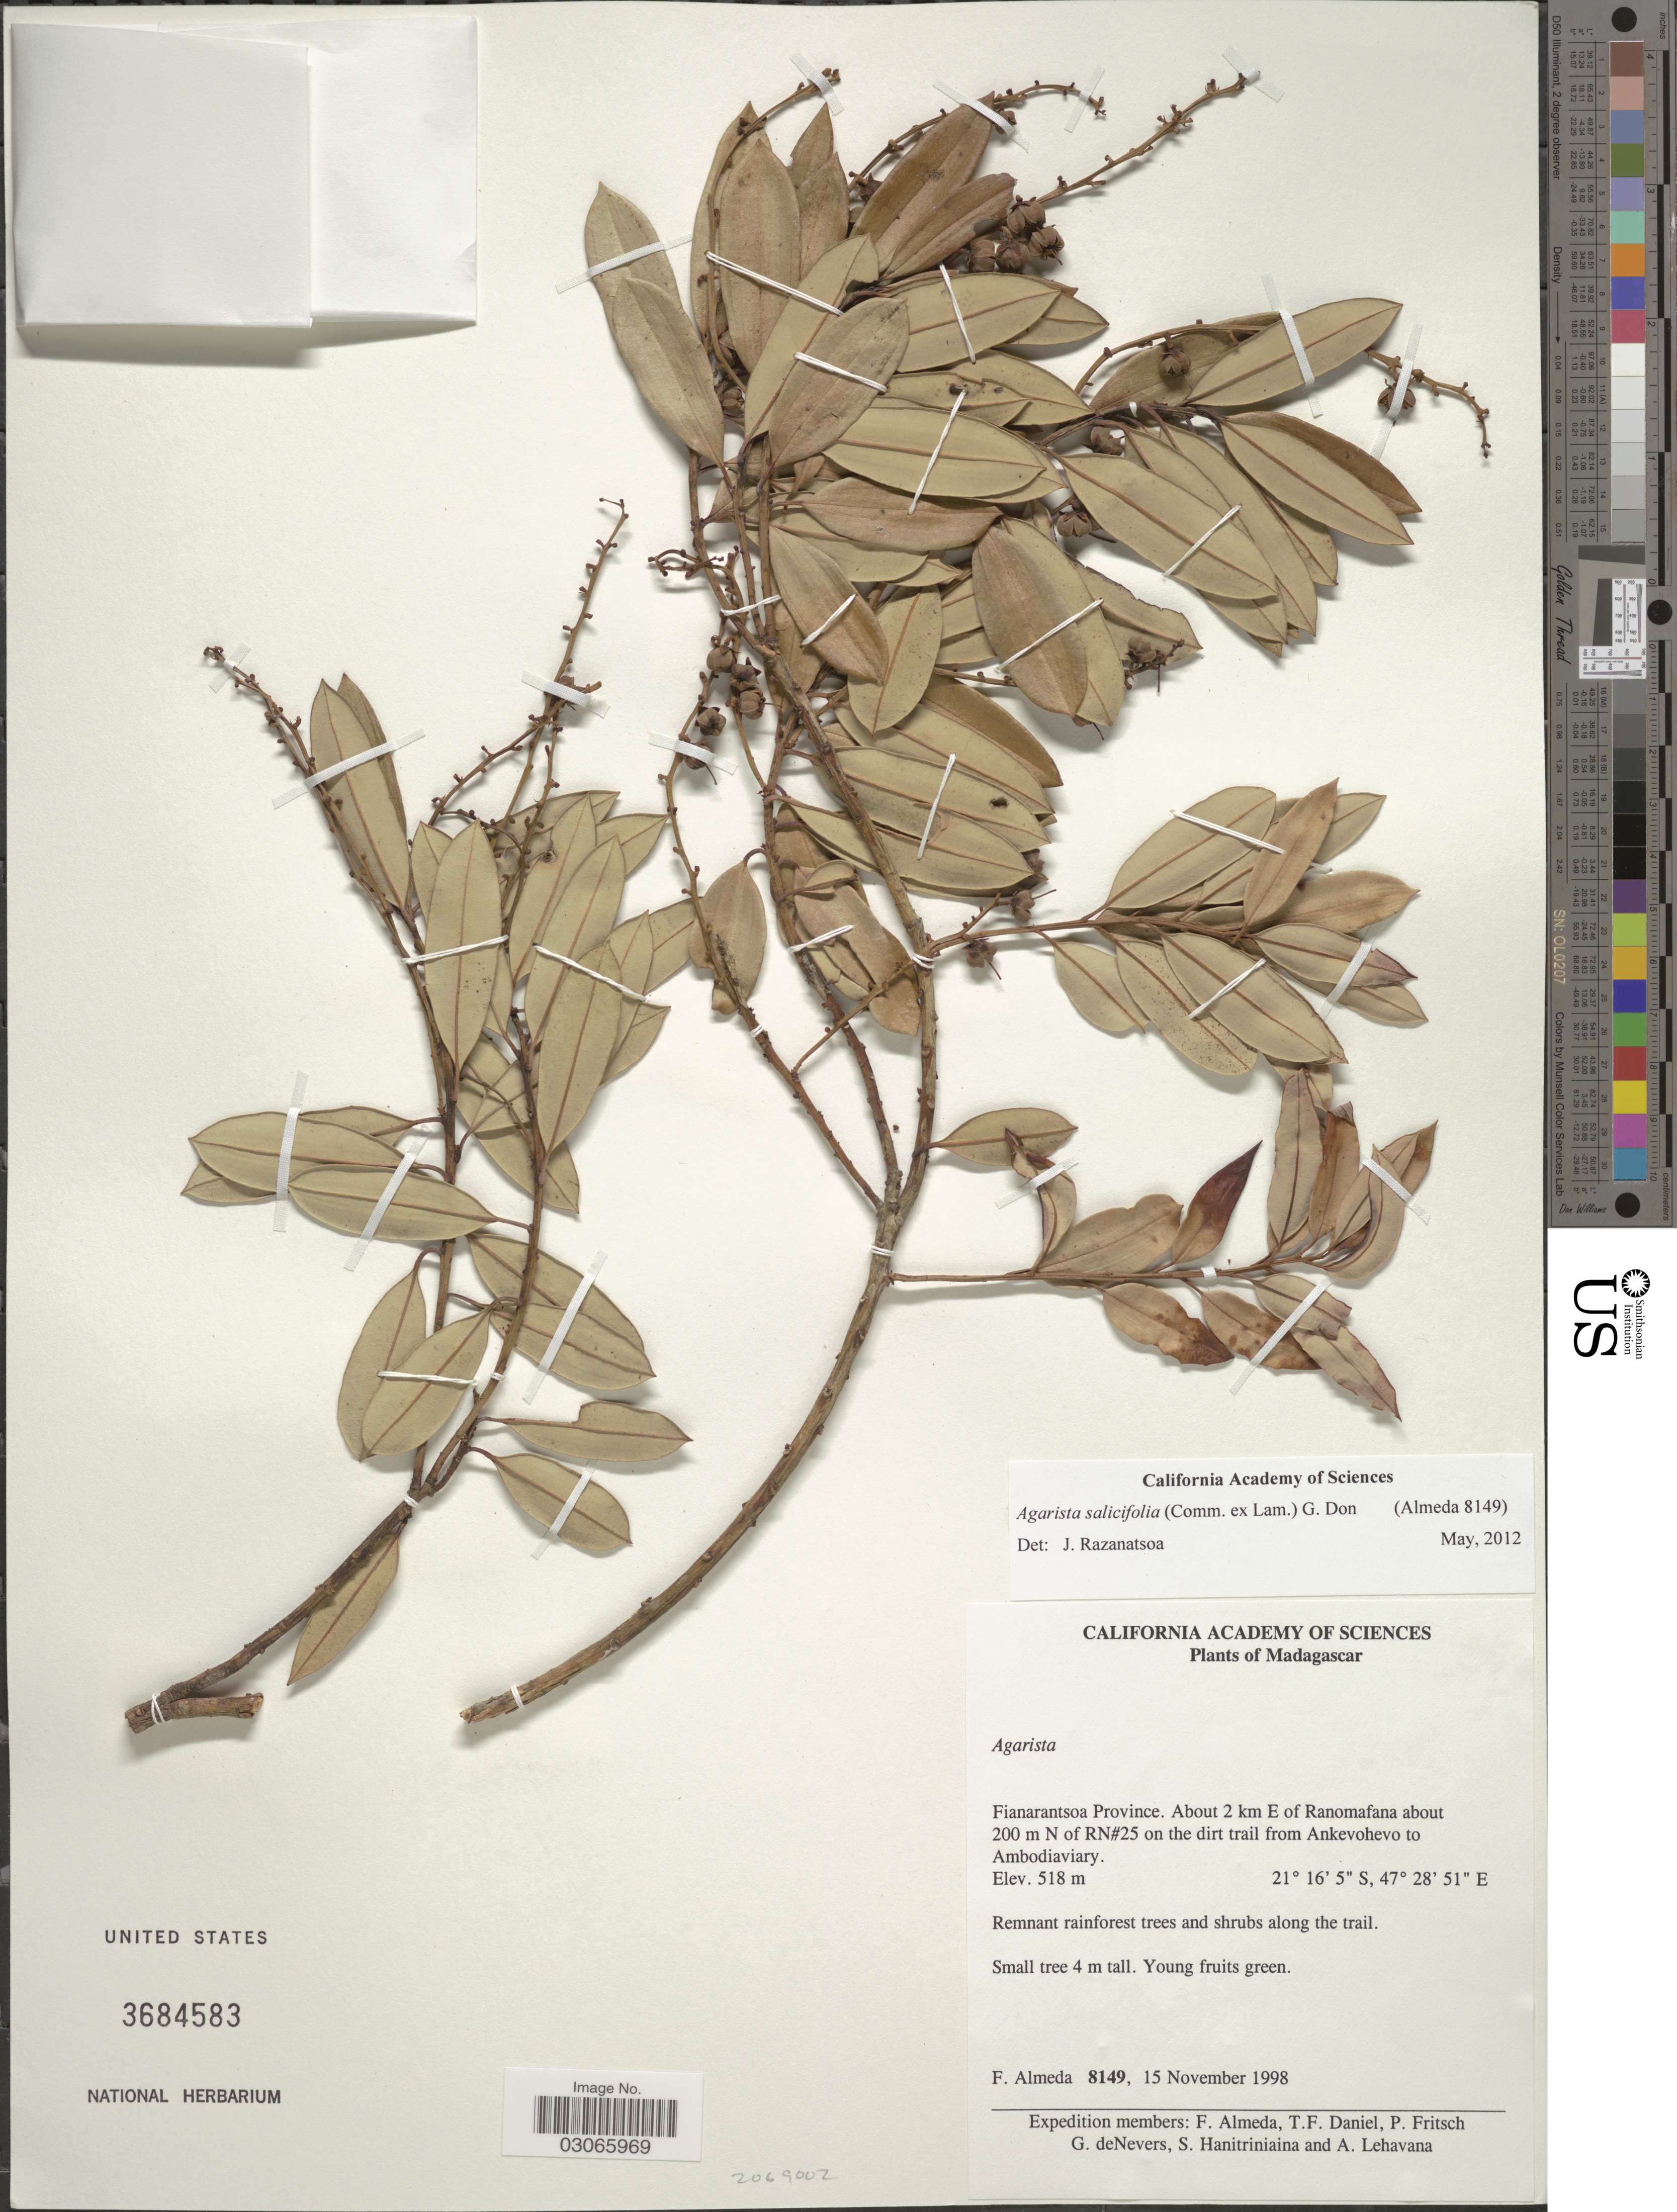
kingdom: Plantae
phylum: Tracheophyta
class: Magnoliopsida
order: Ericales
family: Ericaceae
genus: Agarista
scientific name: Agarista salicifolia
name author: (Lam.) G. Don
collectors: F. Almeda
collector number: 8149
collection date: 1998-11-15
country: Madagascar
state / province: Vatovavy Fitovinany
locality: About 2 km E of Ranomafana about 200 m N of RN#25 on the dirt trail from Ankevohevo to Ambodiaviary.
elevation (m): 518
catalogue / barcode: US 3684583